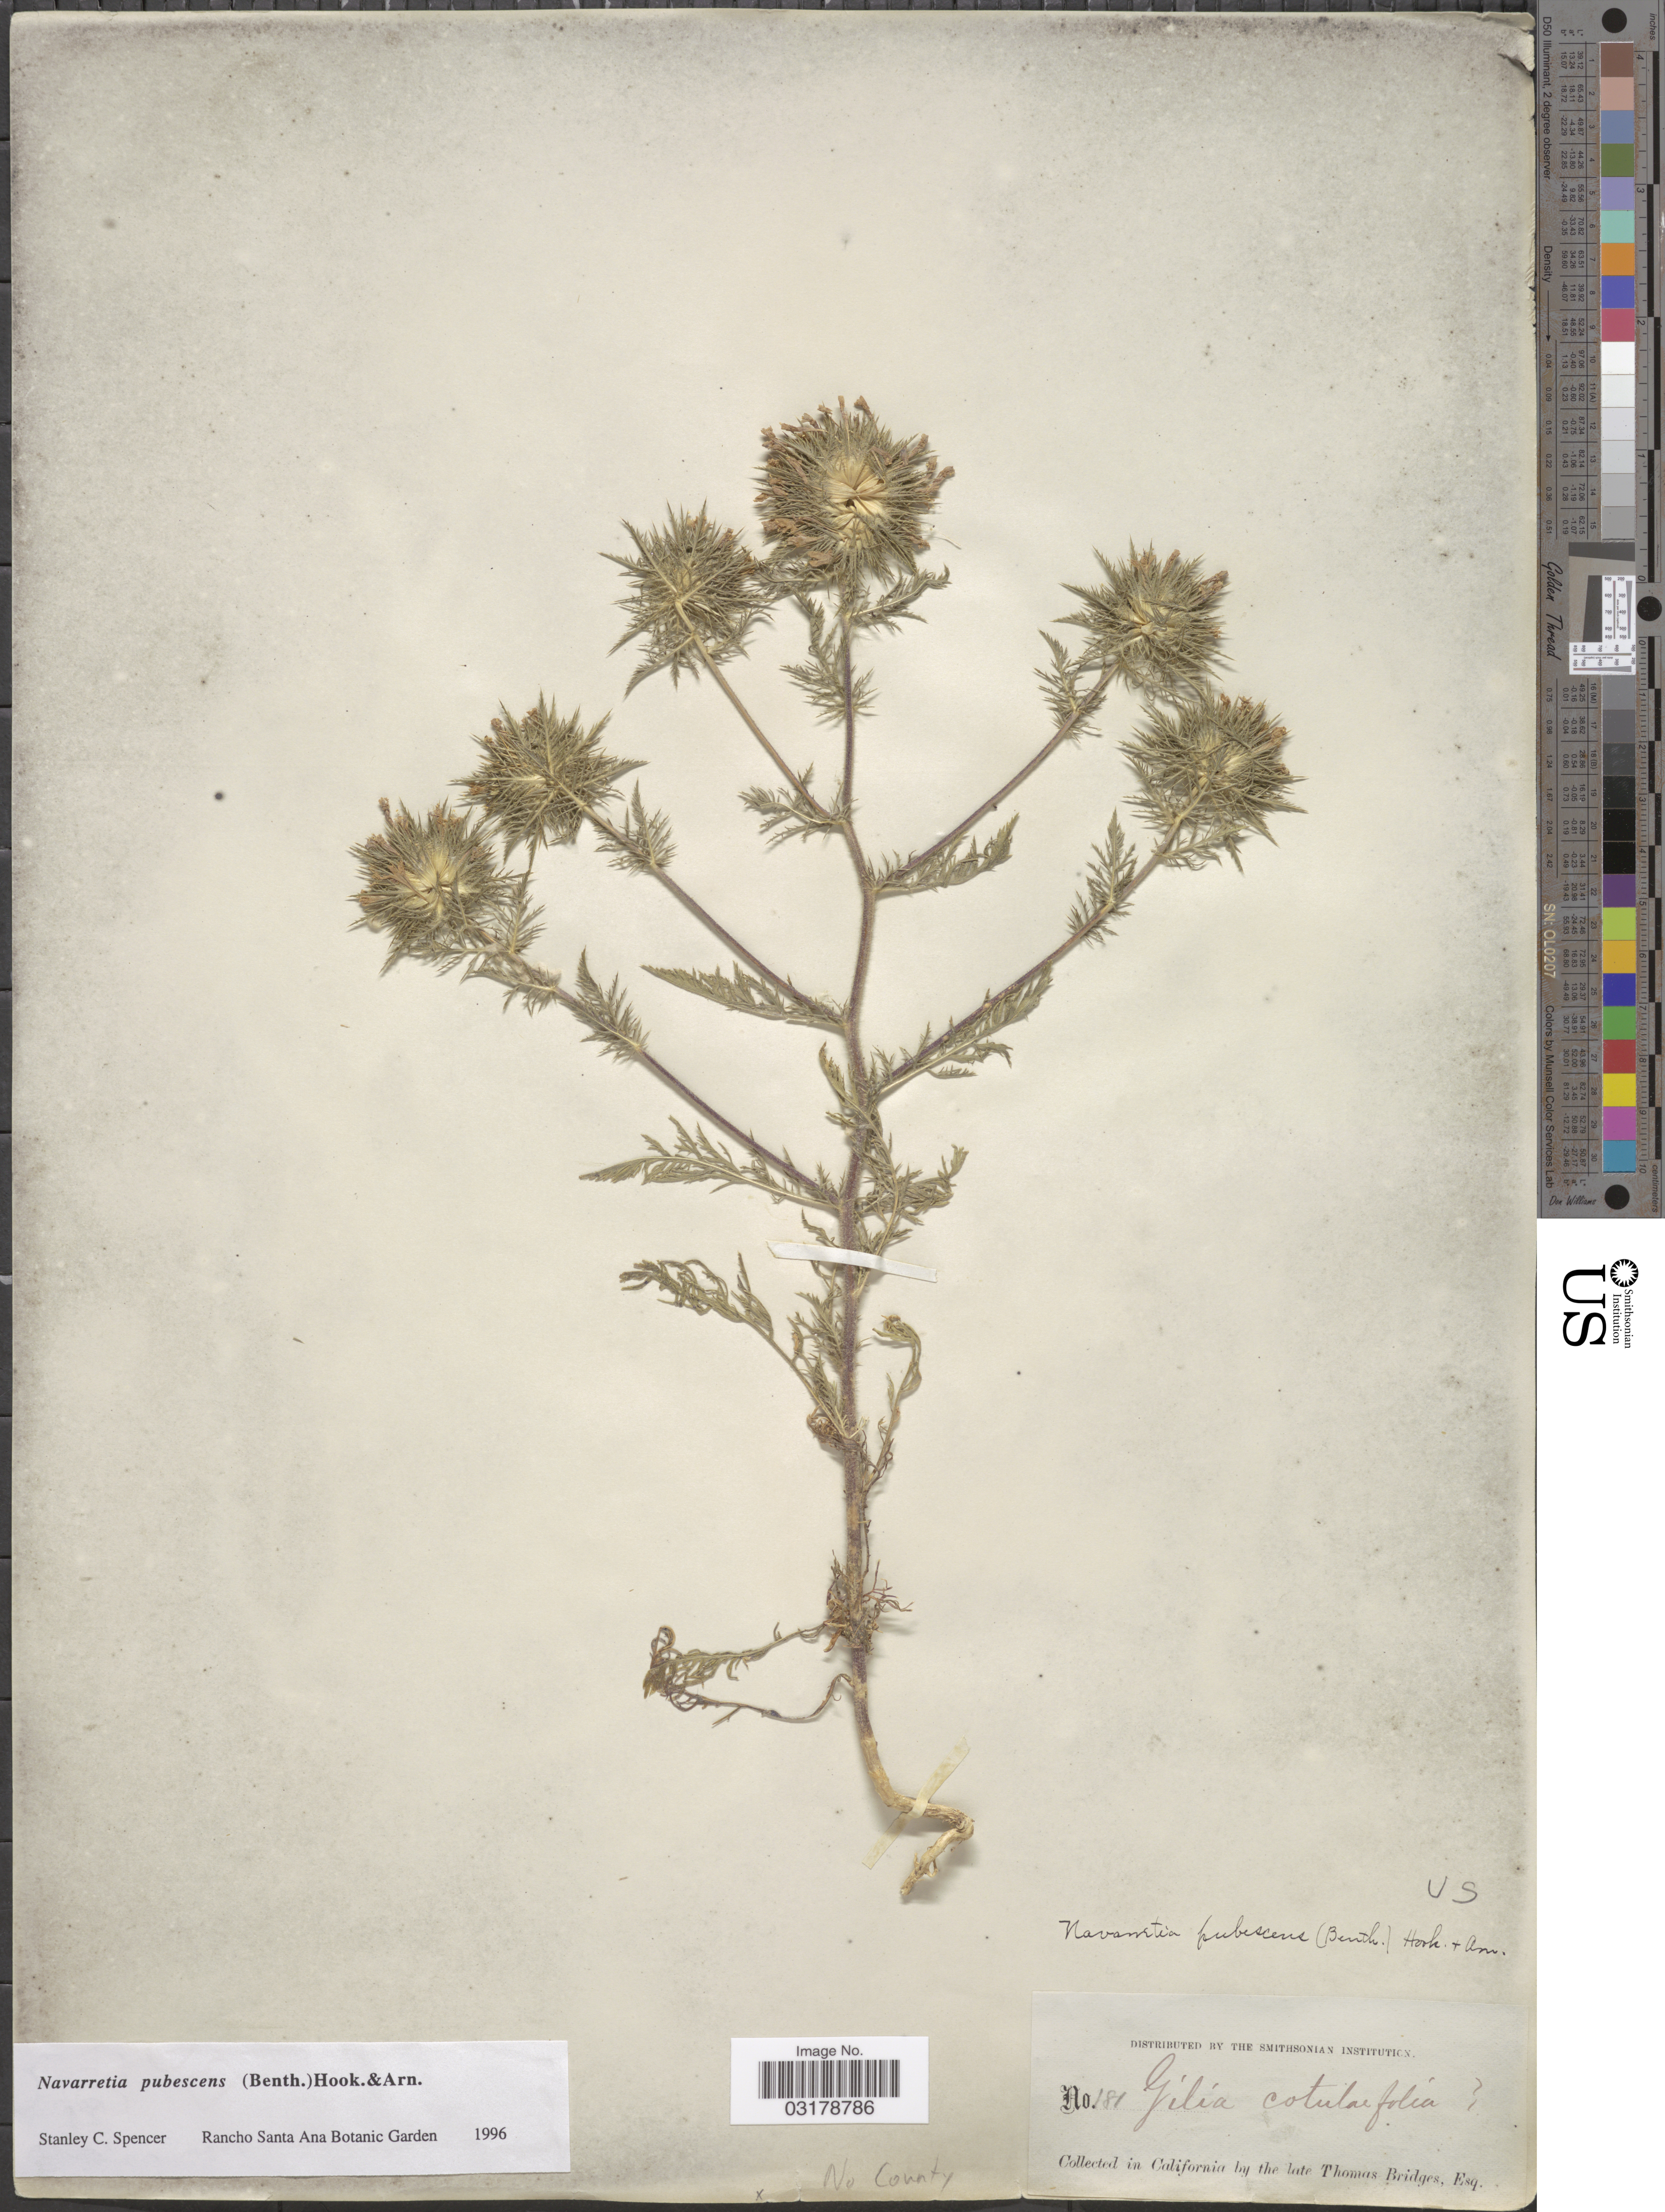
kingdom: Plantae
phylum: Tracheophyta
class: Magnoliopsida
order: Ericales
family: Polemoniaceae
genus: Navarretia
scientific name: Navarretia pubescens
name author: (Benth.) Hook. & Arn.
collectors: T. Bridges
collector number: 181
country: United States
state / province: California